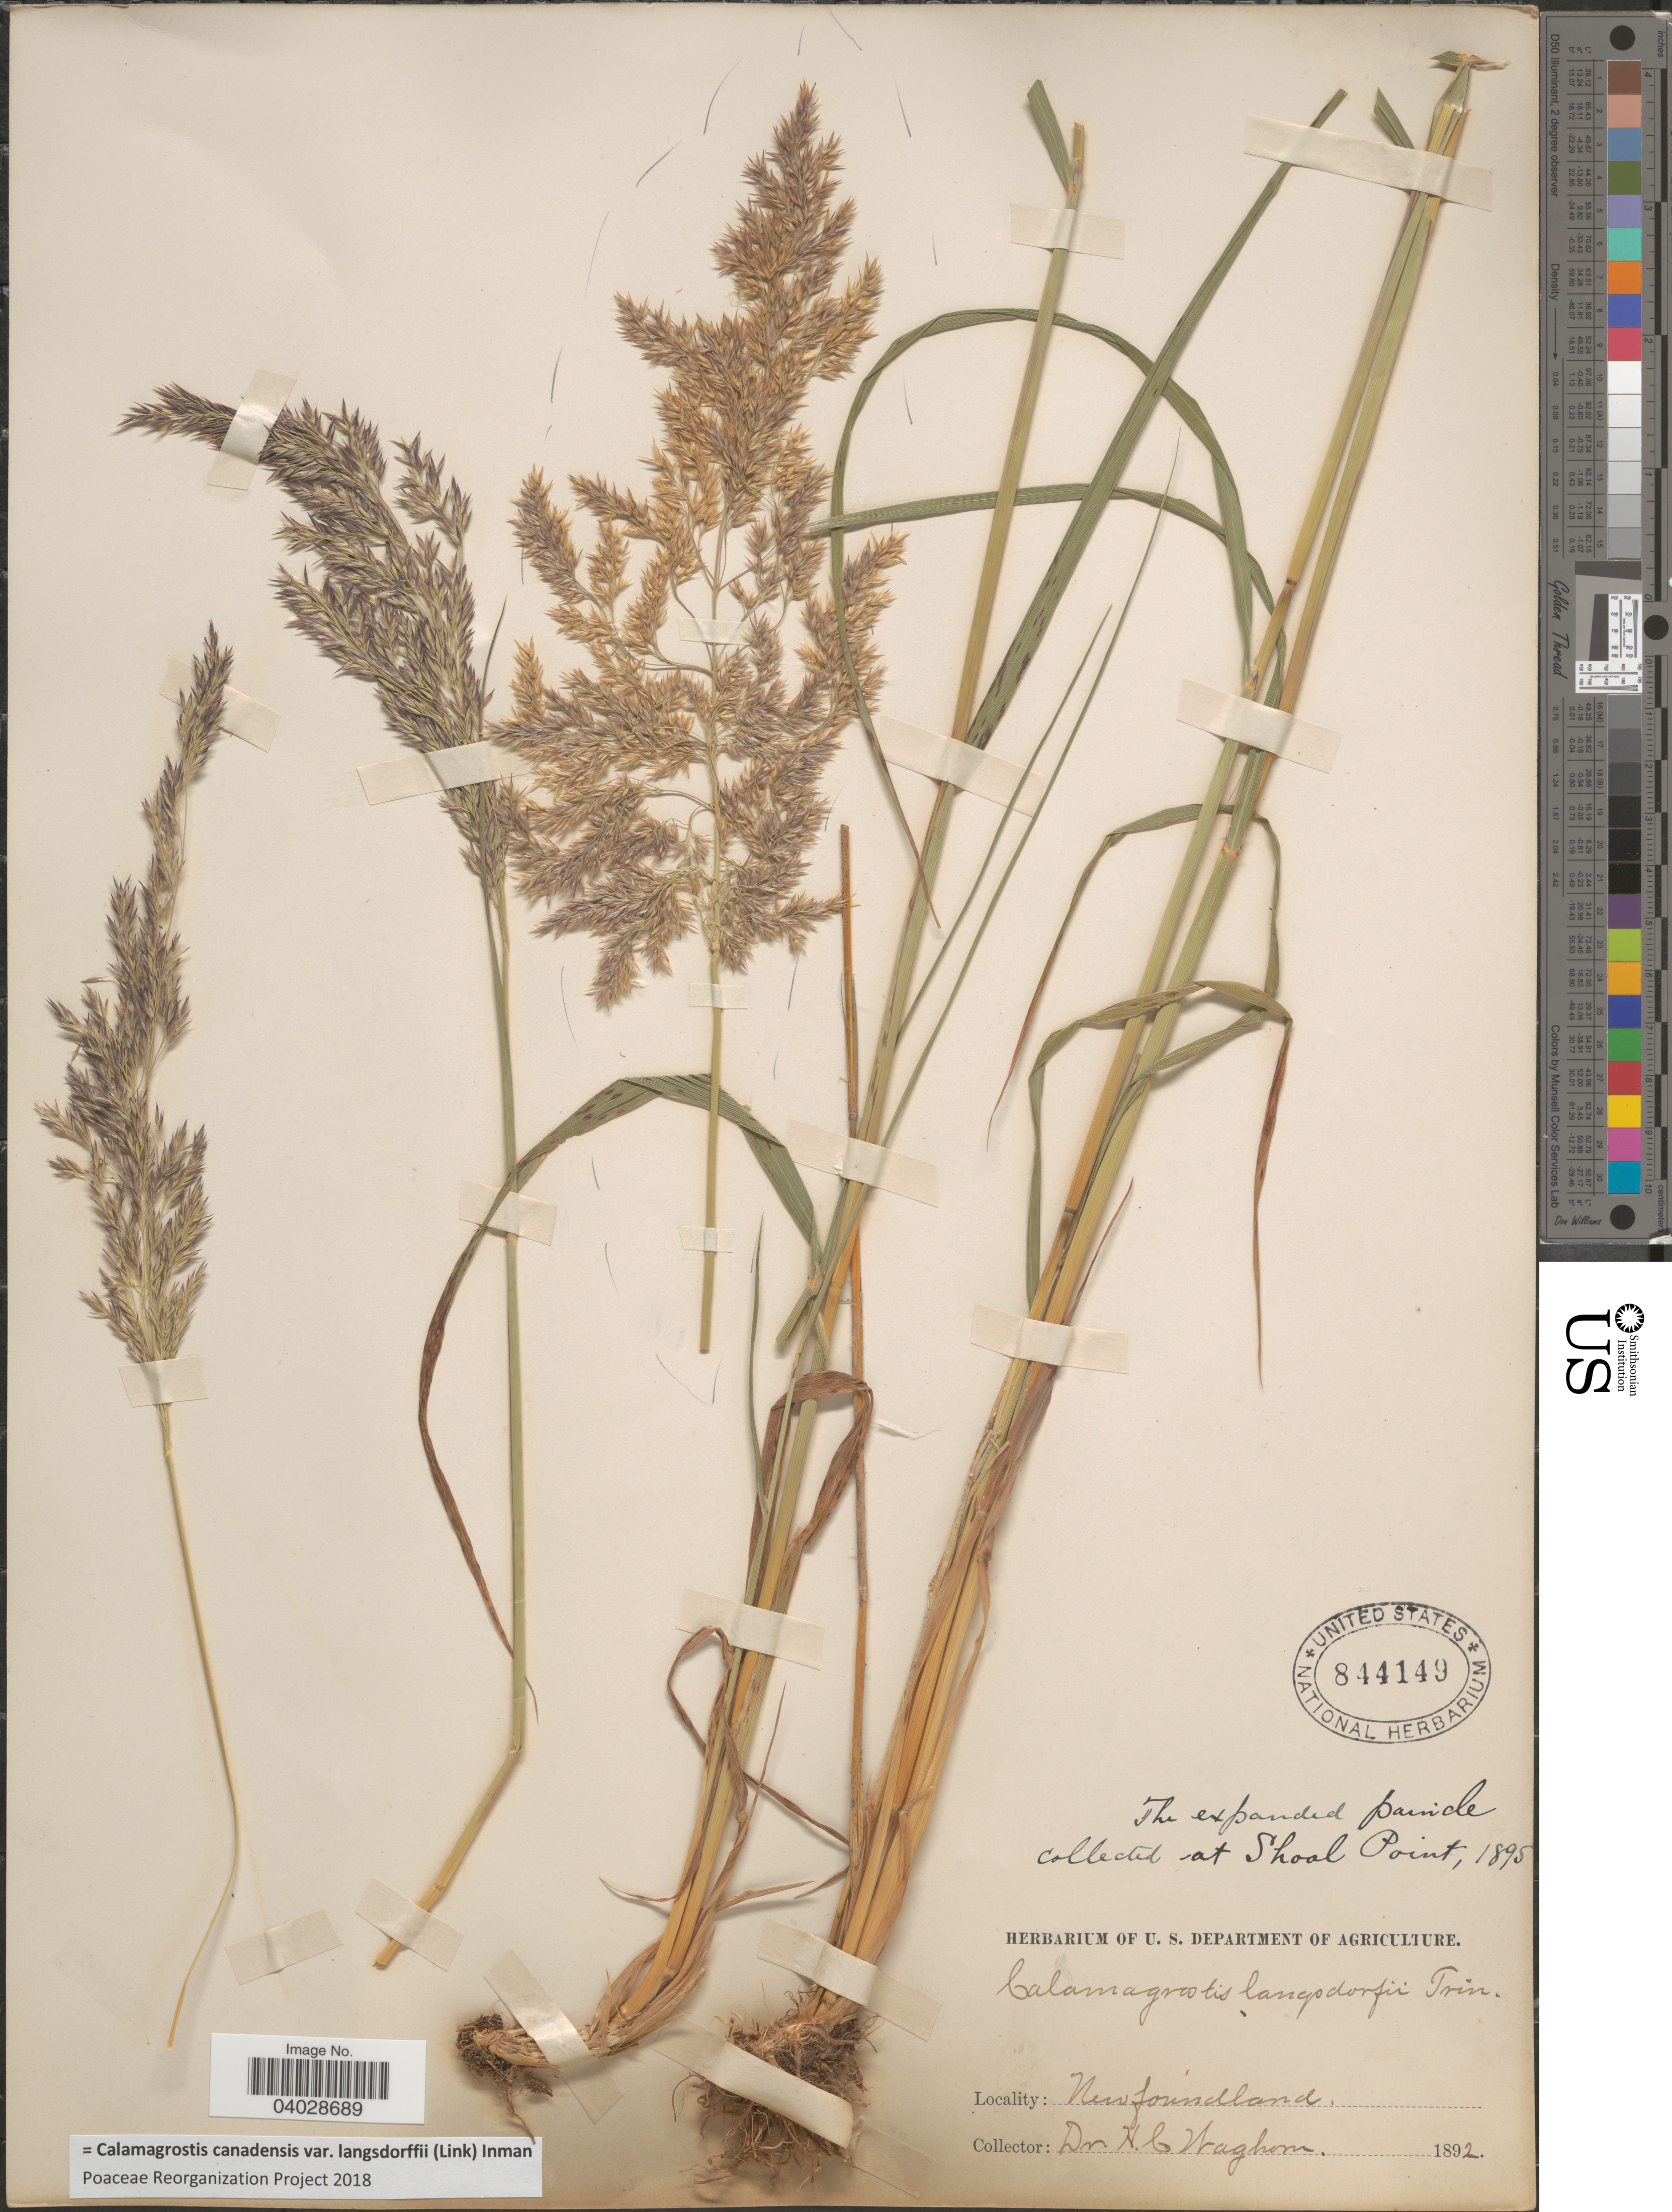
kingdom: Plantae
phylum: Tracheophyta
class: Liliopsida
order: Poales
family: Poaceae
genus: Calamagrostis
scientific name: Calamagrostis canadensis var. langsdorffii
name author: (Link) Inman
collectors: H. Waghorn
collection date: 1892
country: Canada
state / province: Newfoundland and Labrador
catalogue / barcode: US 844149